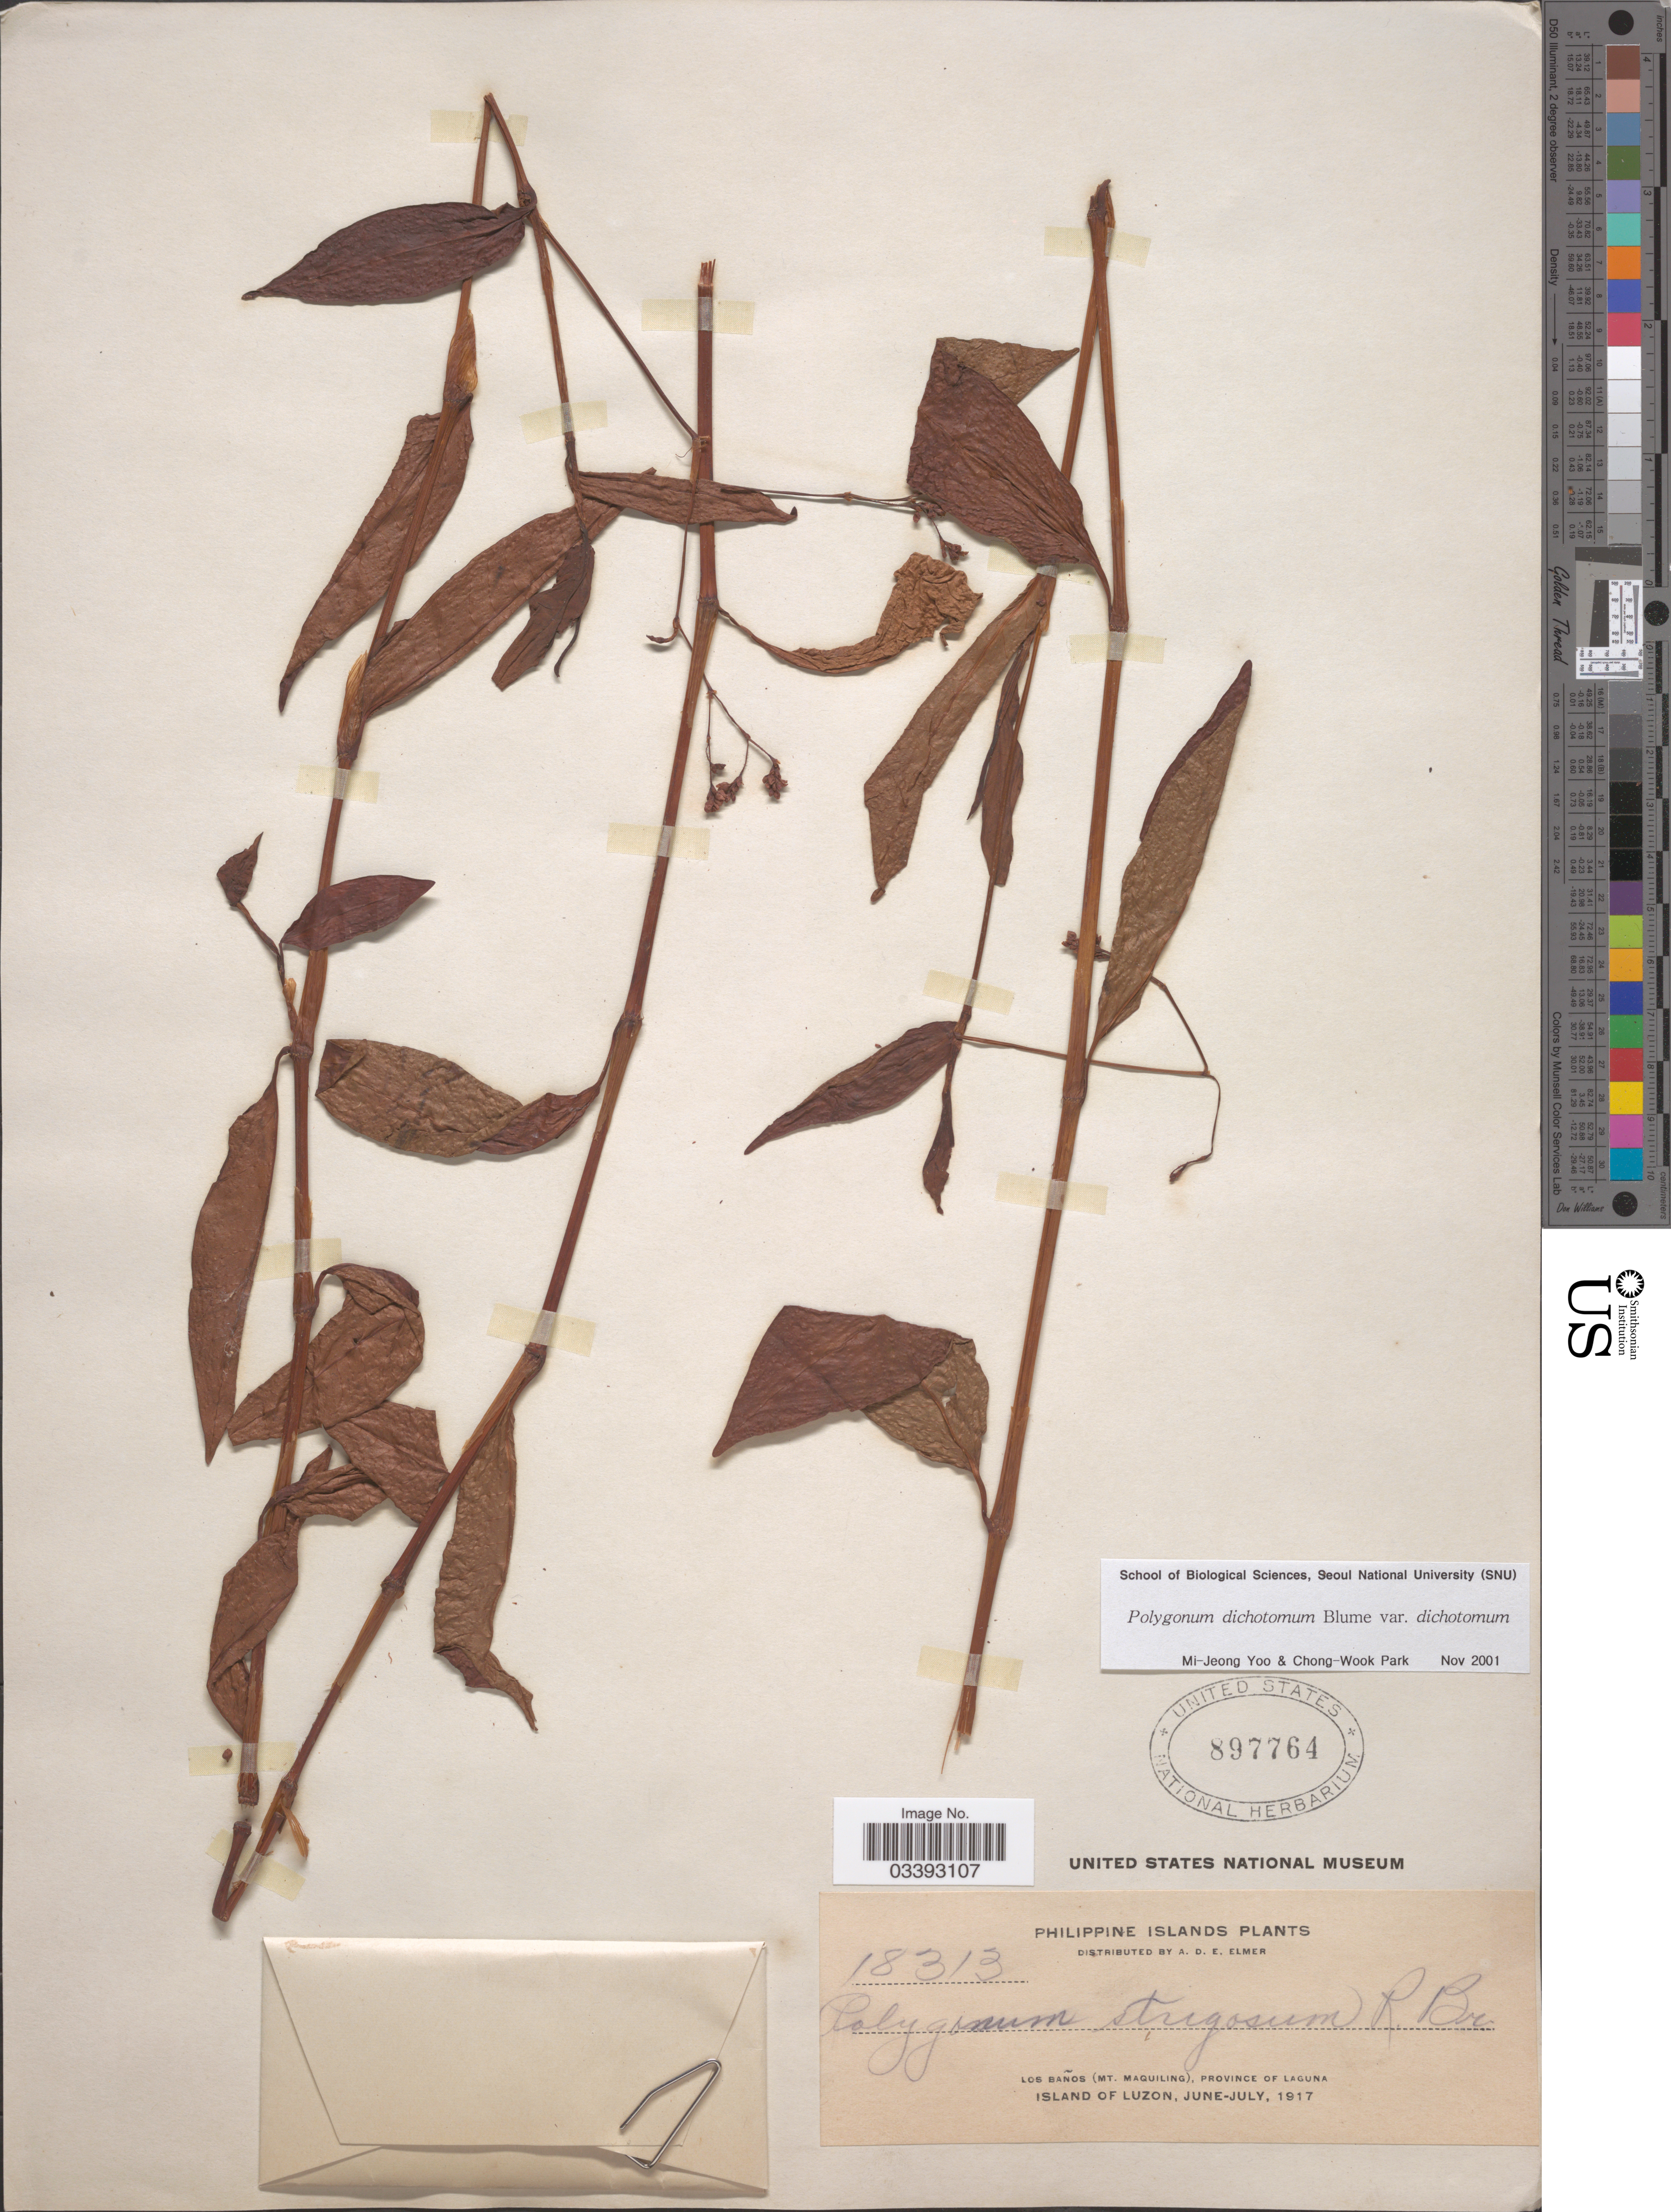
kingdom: Plantae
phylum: Tracheophyta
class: Magnoliopsida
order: Caryophyllales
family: Polygonaceae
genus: Polygonum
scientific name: Polygonum dichotomum var. dichotomum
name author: Blume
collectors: A. D. E. Elmer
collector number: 18313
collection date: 1917-06/1917-07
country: Philippines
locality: Los Baños (Mt. Maquiling), Province of Laguna. Island of Luzon.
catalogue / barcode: US 897764